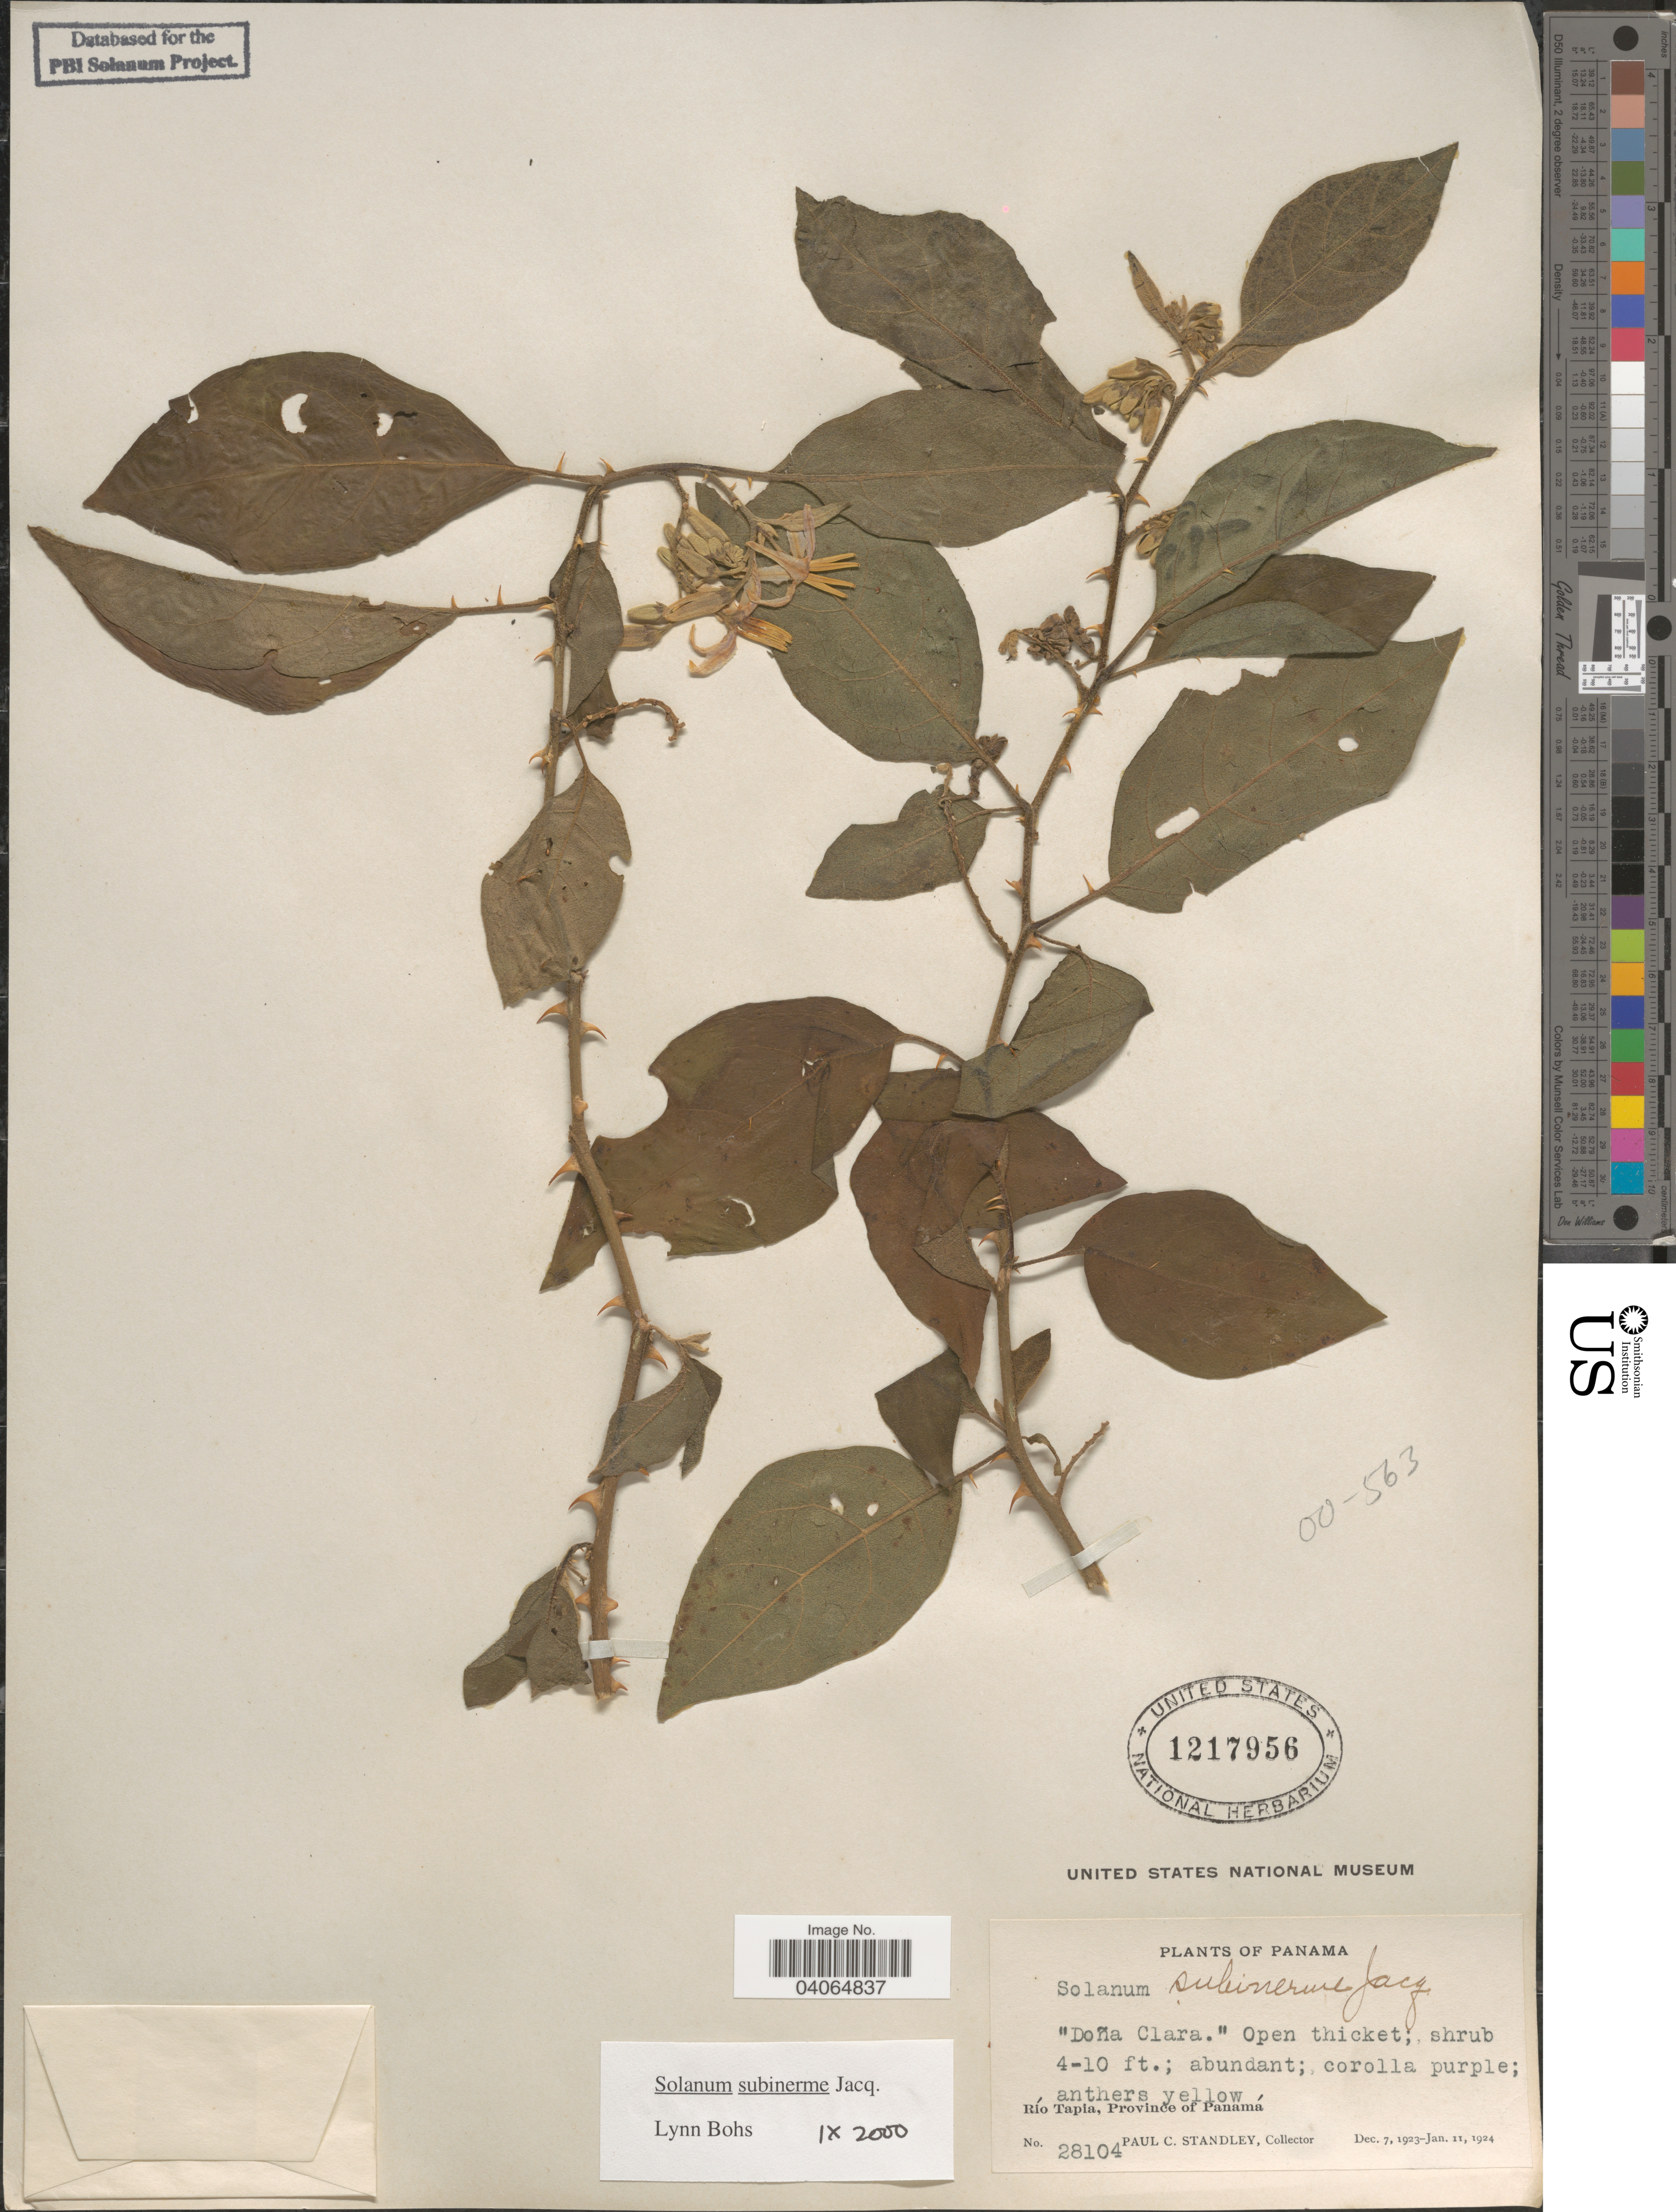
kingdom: Plantae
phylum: Tracheophyta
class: Magnoliopsida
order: Solanales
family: Solanaceae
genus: Solanum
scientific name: Solanum subinerme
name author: Jacq.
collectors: P. C. Standley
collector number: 28104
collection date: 1923-12-07/1924-01-11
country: Panama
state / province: Panamá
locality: Open thicket. Río Tapia.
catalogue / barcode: US 1217956